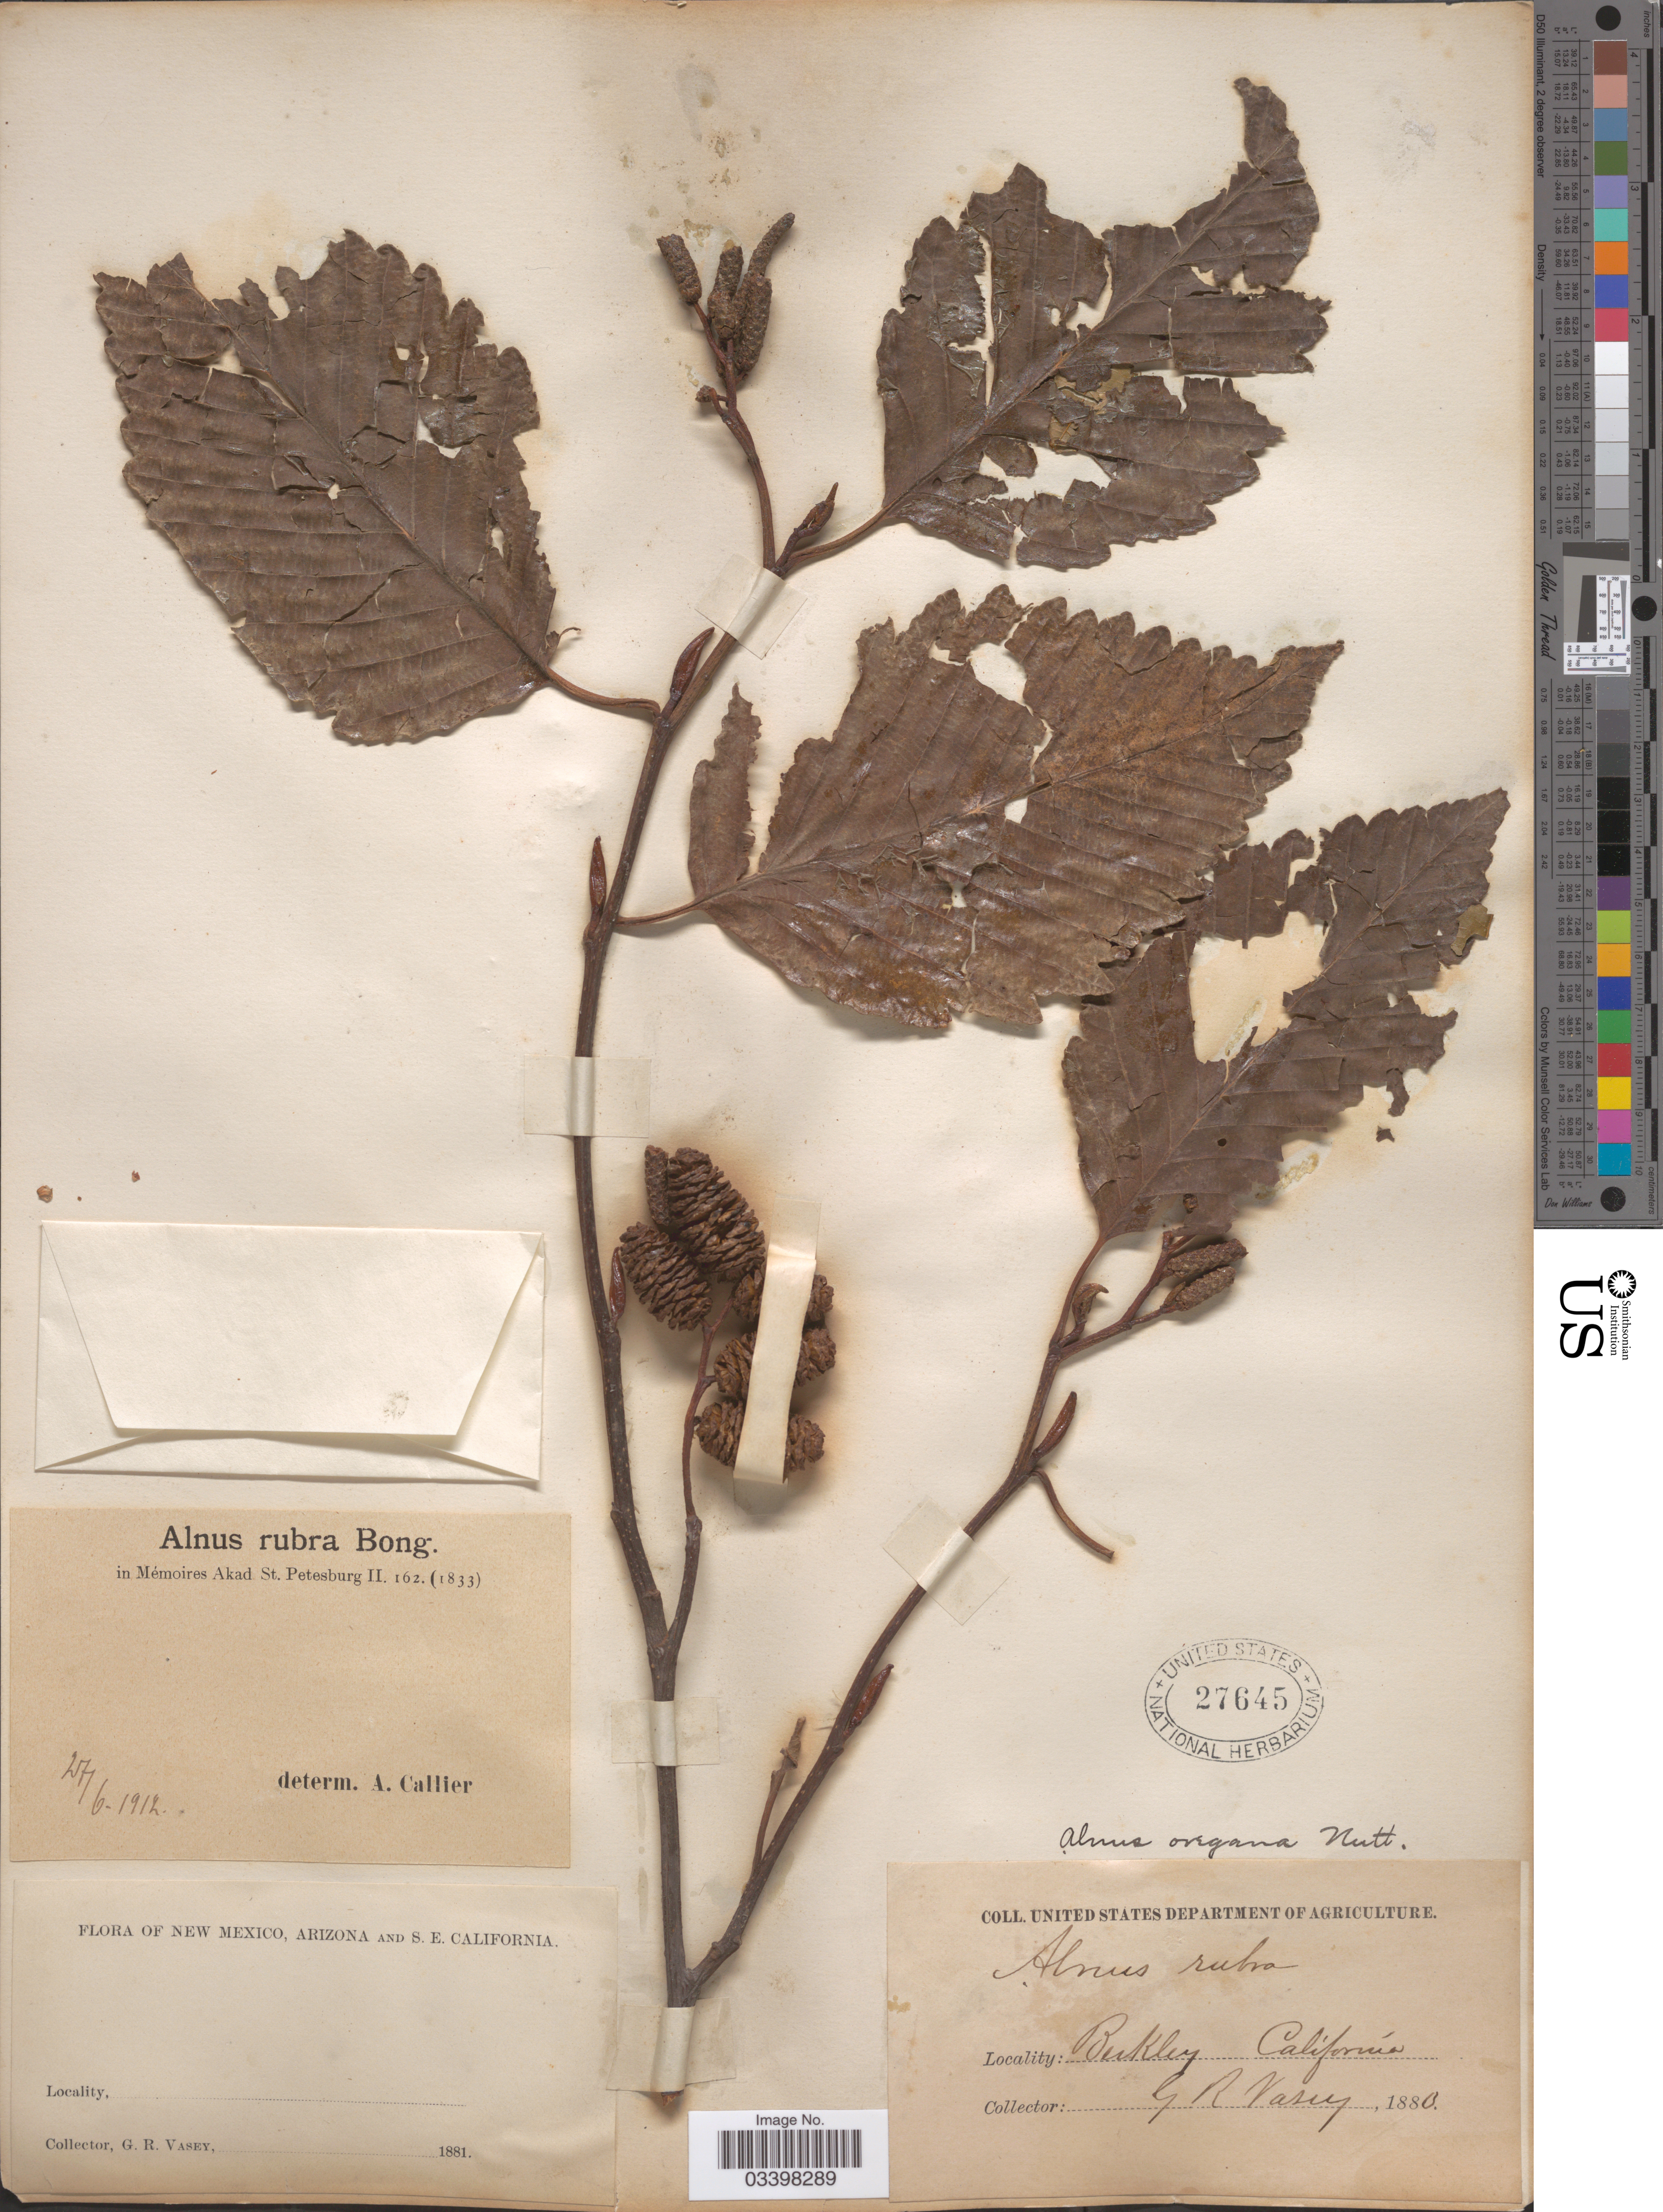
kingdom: Plantae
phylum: Tracheophyta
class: Magnoliopsida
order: Fagales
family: Betulaceae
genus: Alnus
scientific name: Alnus rubra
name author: Bong.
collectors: G. R. Vasey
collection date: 1880/1881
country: United States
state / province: California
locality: Berkley.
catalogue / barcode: US 27645